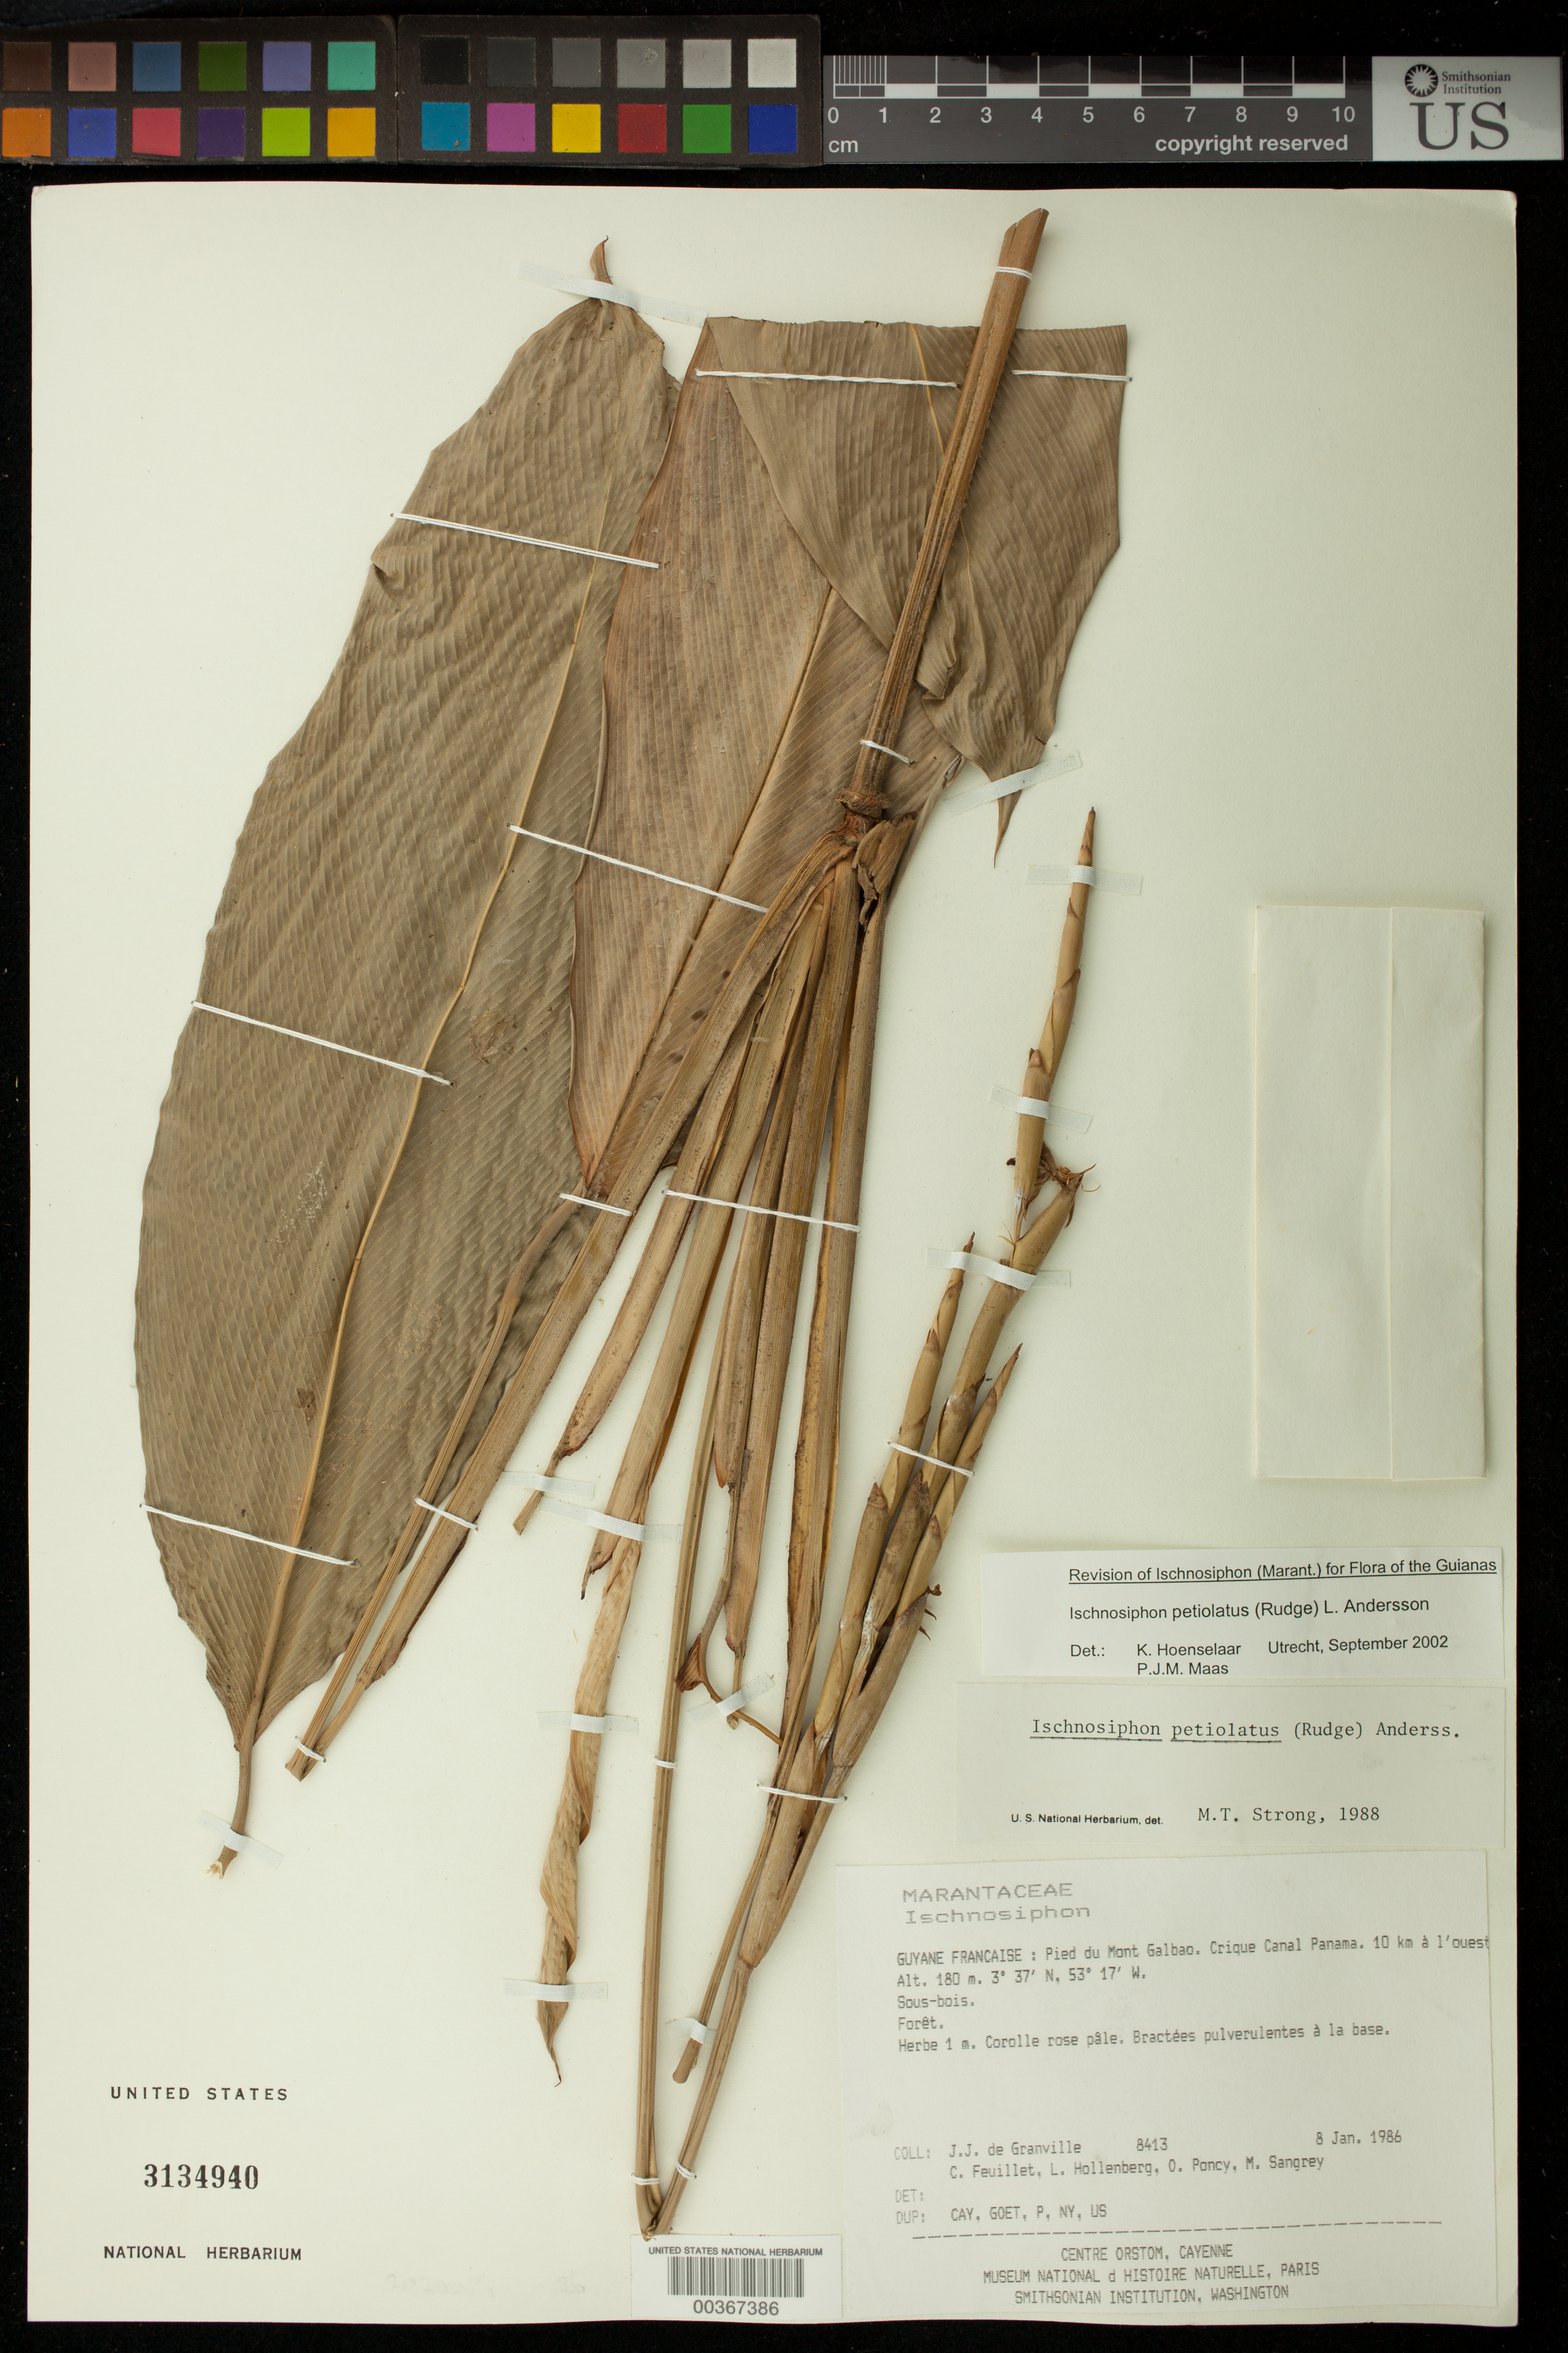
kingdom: Plantae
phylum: Tracheophyta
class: Liliopsida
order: Zingiberales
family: Marantaceae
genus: Ischnosiphon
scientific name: Ischnosiphon petiolatus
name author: (Rudge) L. Andersson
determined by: Strong, M. T., (US), Smithsonian Institution - National Museum of Natural History (UNITED STATES)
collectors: J.-J. de Granville, C. Feuillet, L. Hollenberg, O. Poncy & M. S. Sangrey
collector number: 8413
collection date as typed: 08 Jan 1986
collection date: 1986-01-08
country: French Guiana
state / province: Cayenne / Saint-Laurent-du-Maroni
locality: Pied du mont galbao, crique canal panama, 10 km a l'ouest. [in former inini arrondissement.]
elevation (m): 180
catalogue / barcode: US 3134940